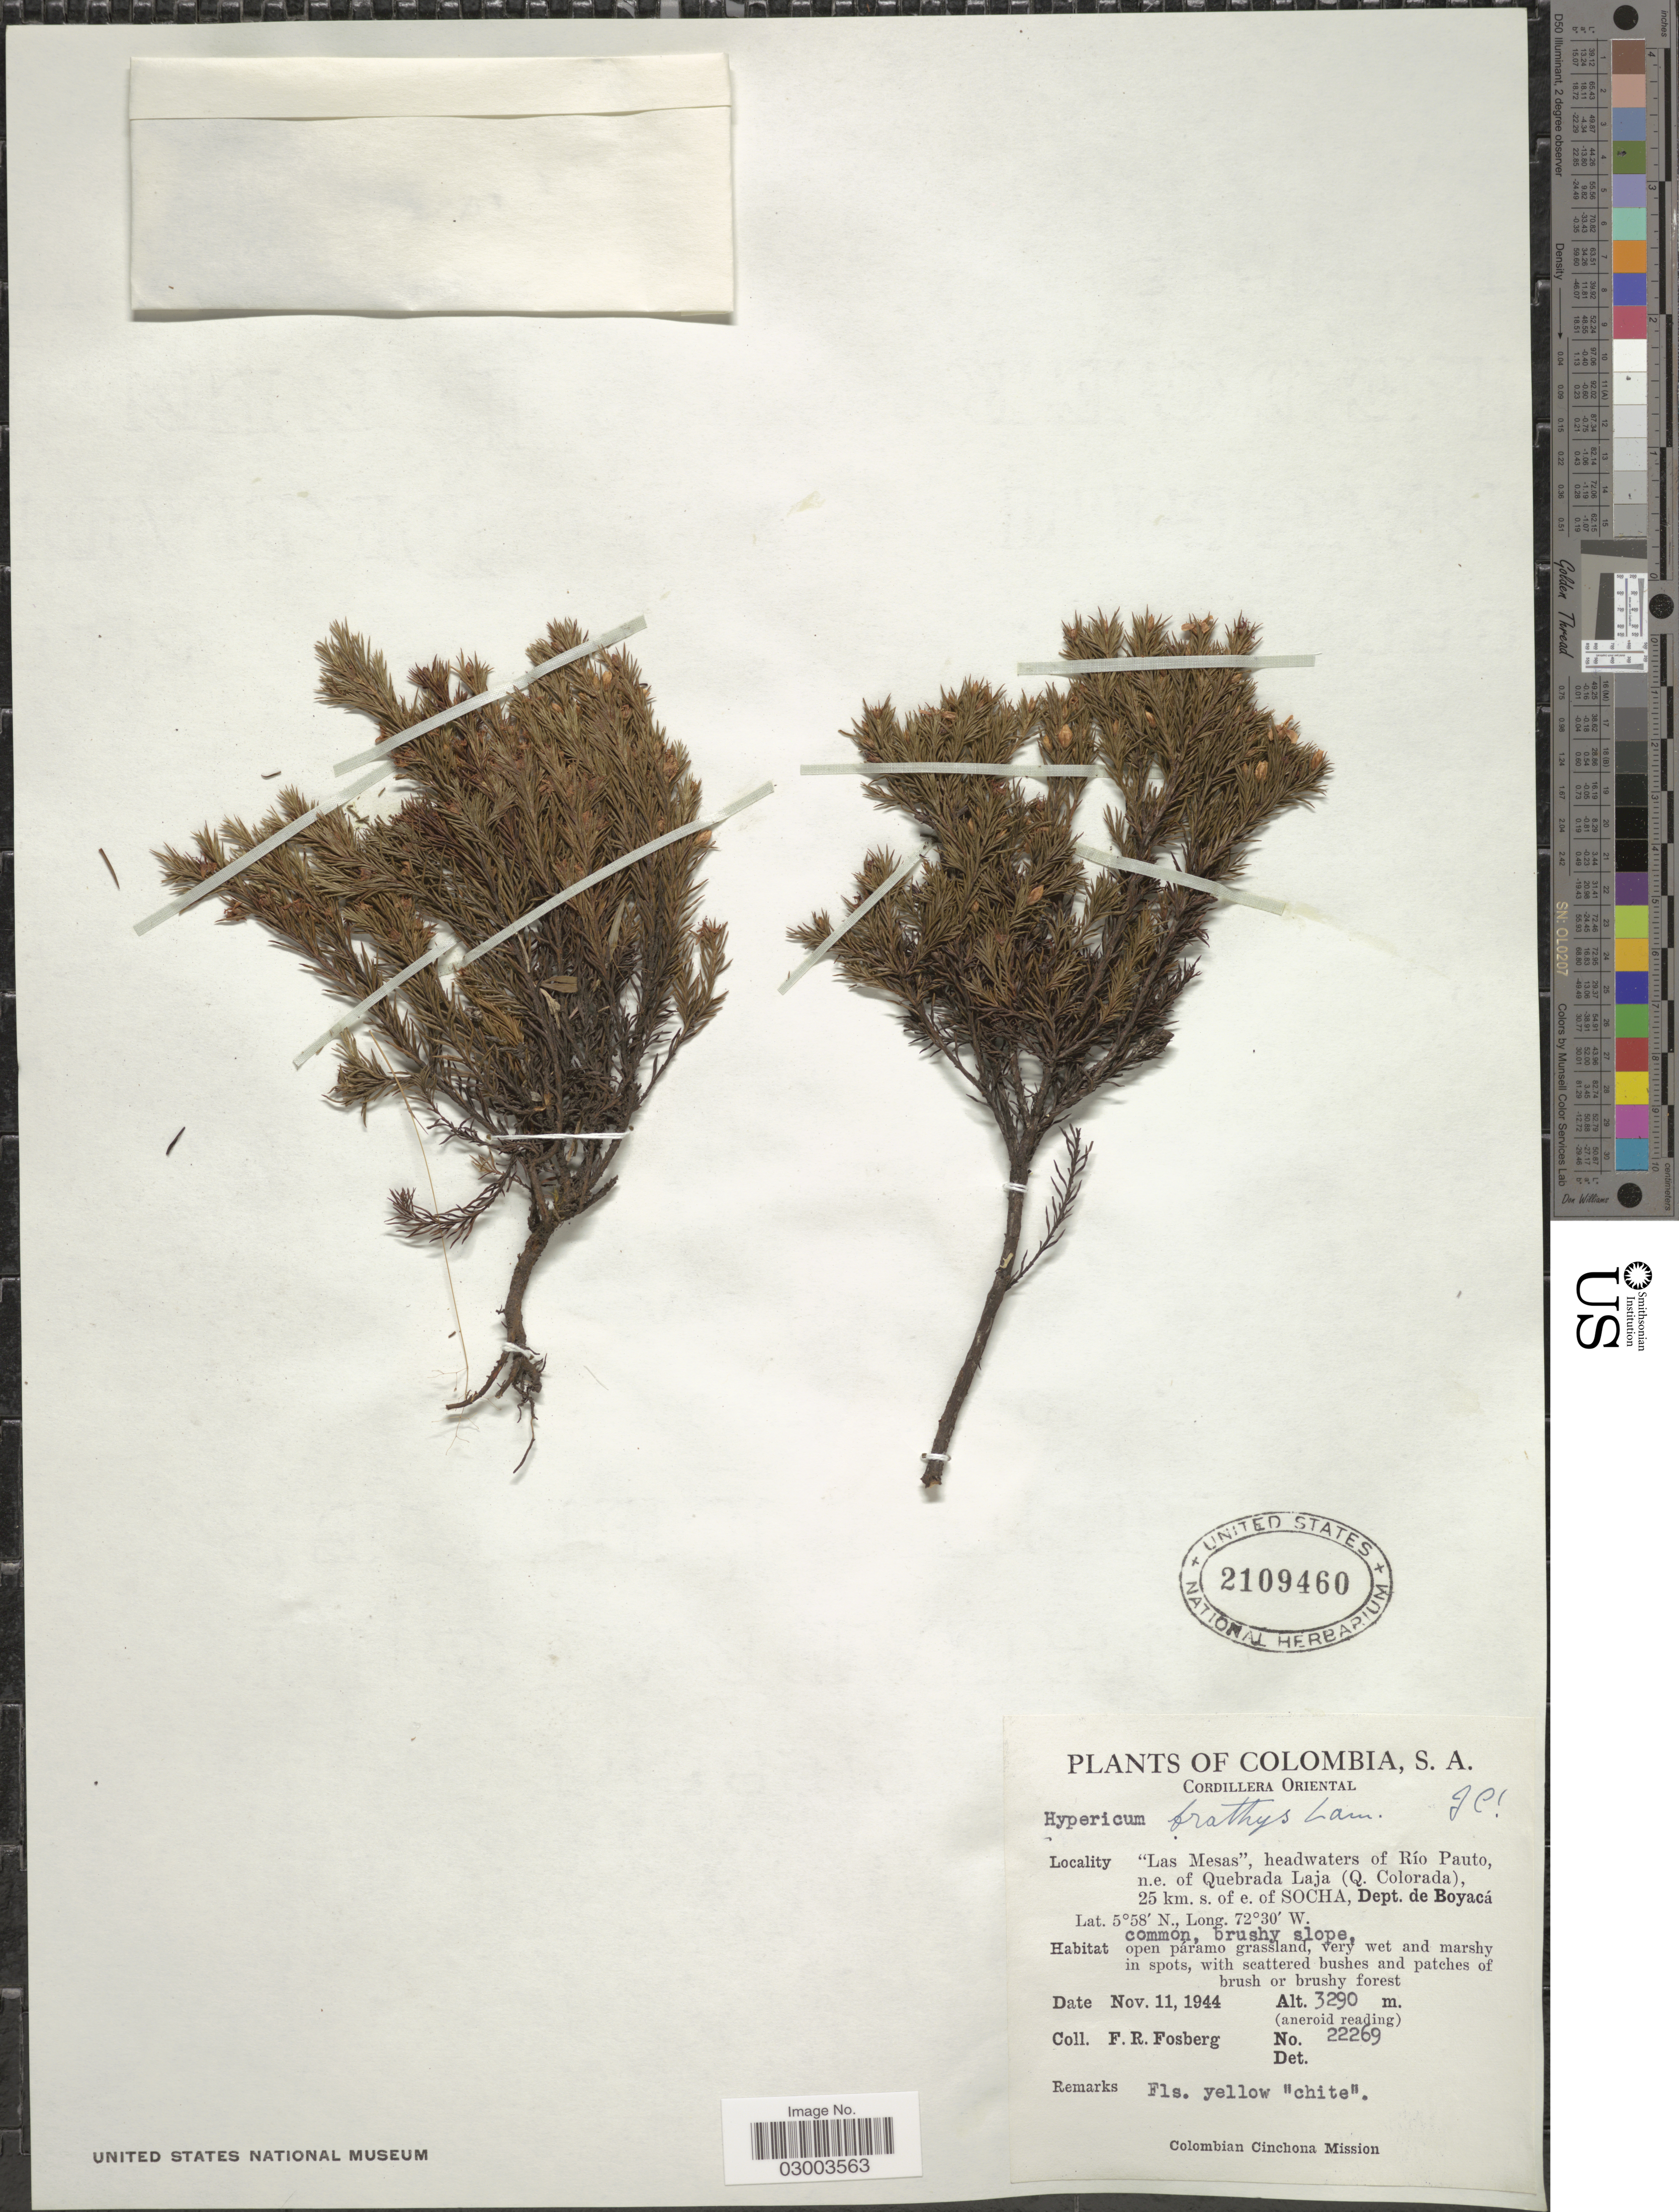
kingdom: Plantae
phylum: Tracheophyta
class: Magnoliopsida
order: Malpighiales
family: Hypericaceae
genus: Hypericum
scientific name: Hypericum juniperinum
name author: Kunth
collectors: F. R. Fosberg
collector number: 22269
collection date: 1944-11-11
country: Colombia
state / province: Boyacá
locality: Cordillera Oriental, 'Las Mesas', headwaters of Río Pauto, n.e. of Quebrada Laja (Q. Colorada), 25 km. s. of e. of Socha, Dept. de Boyacá.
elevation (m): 3290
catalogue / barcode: US 2109460